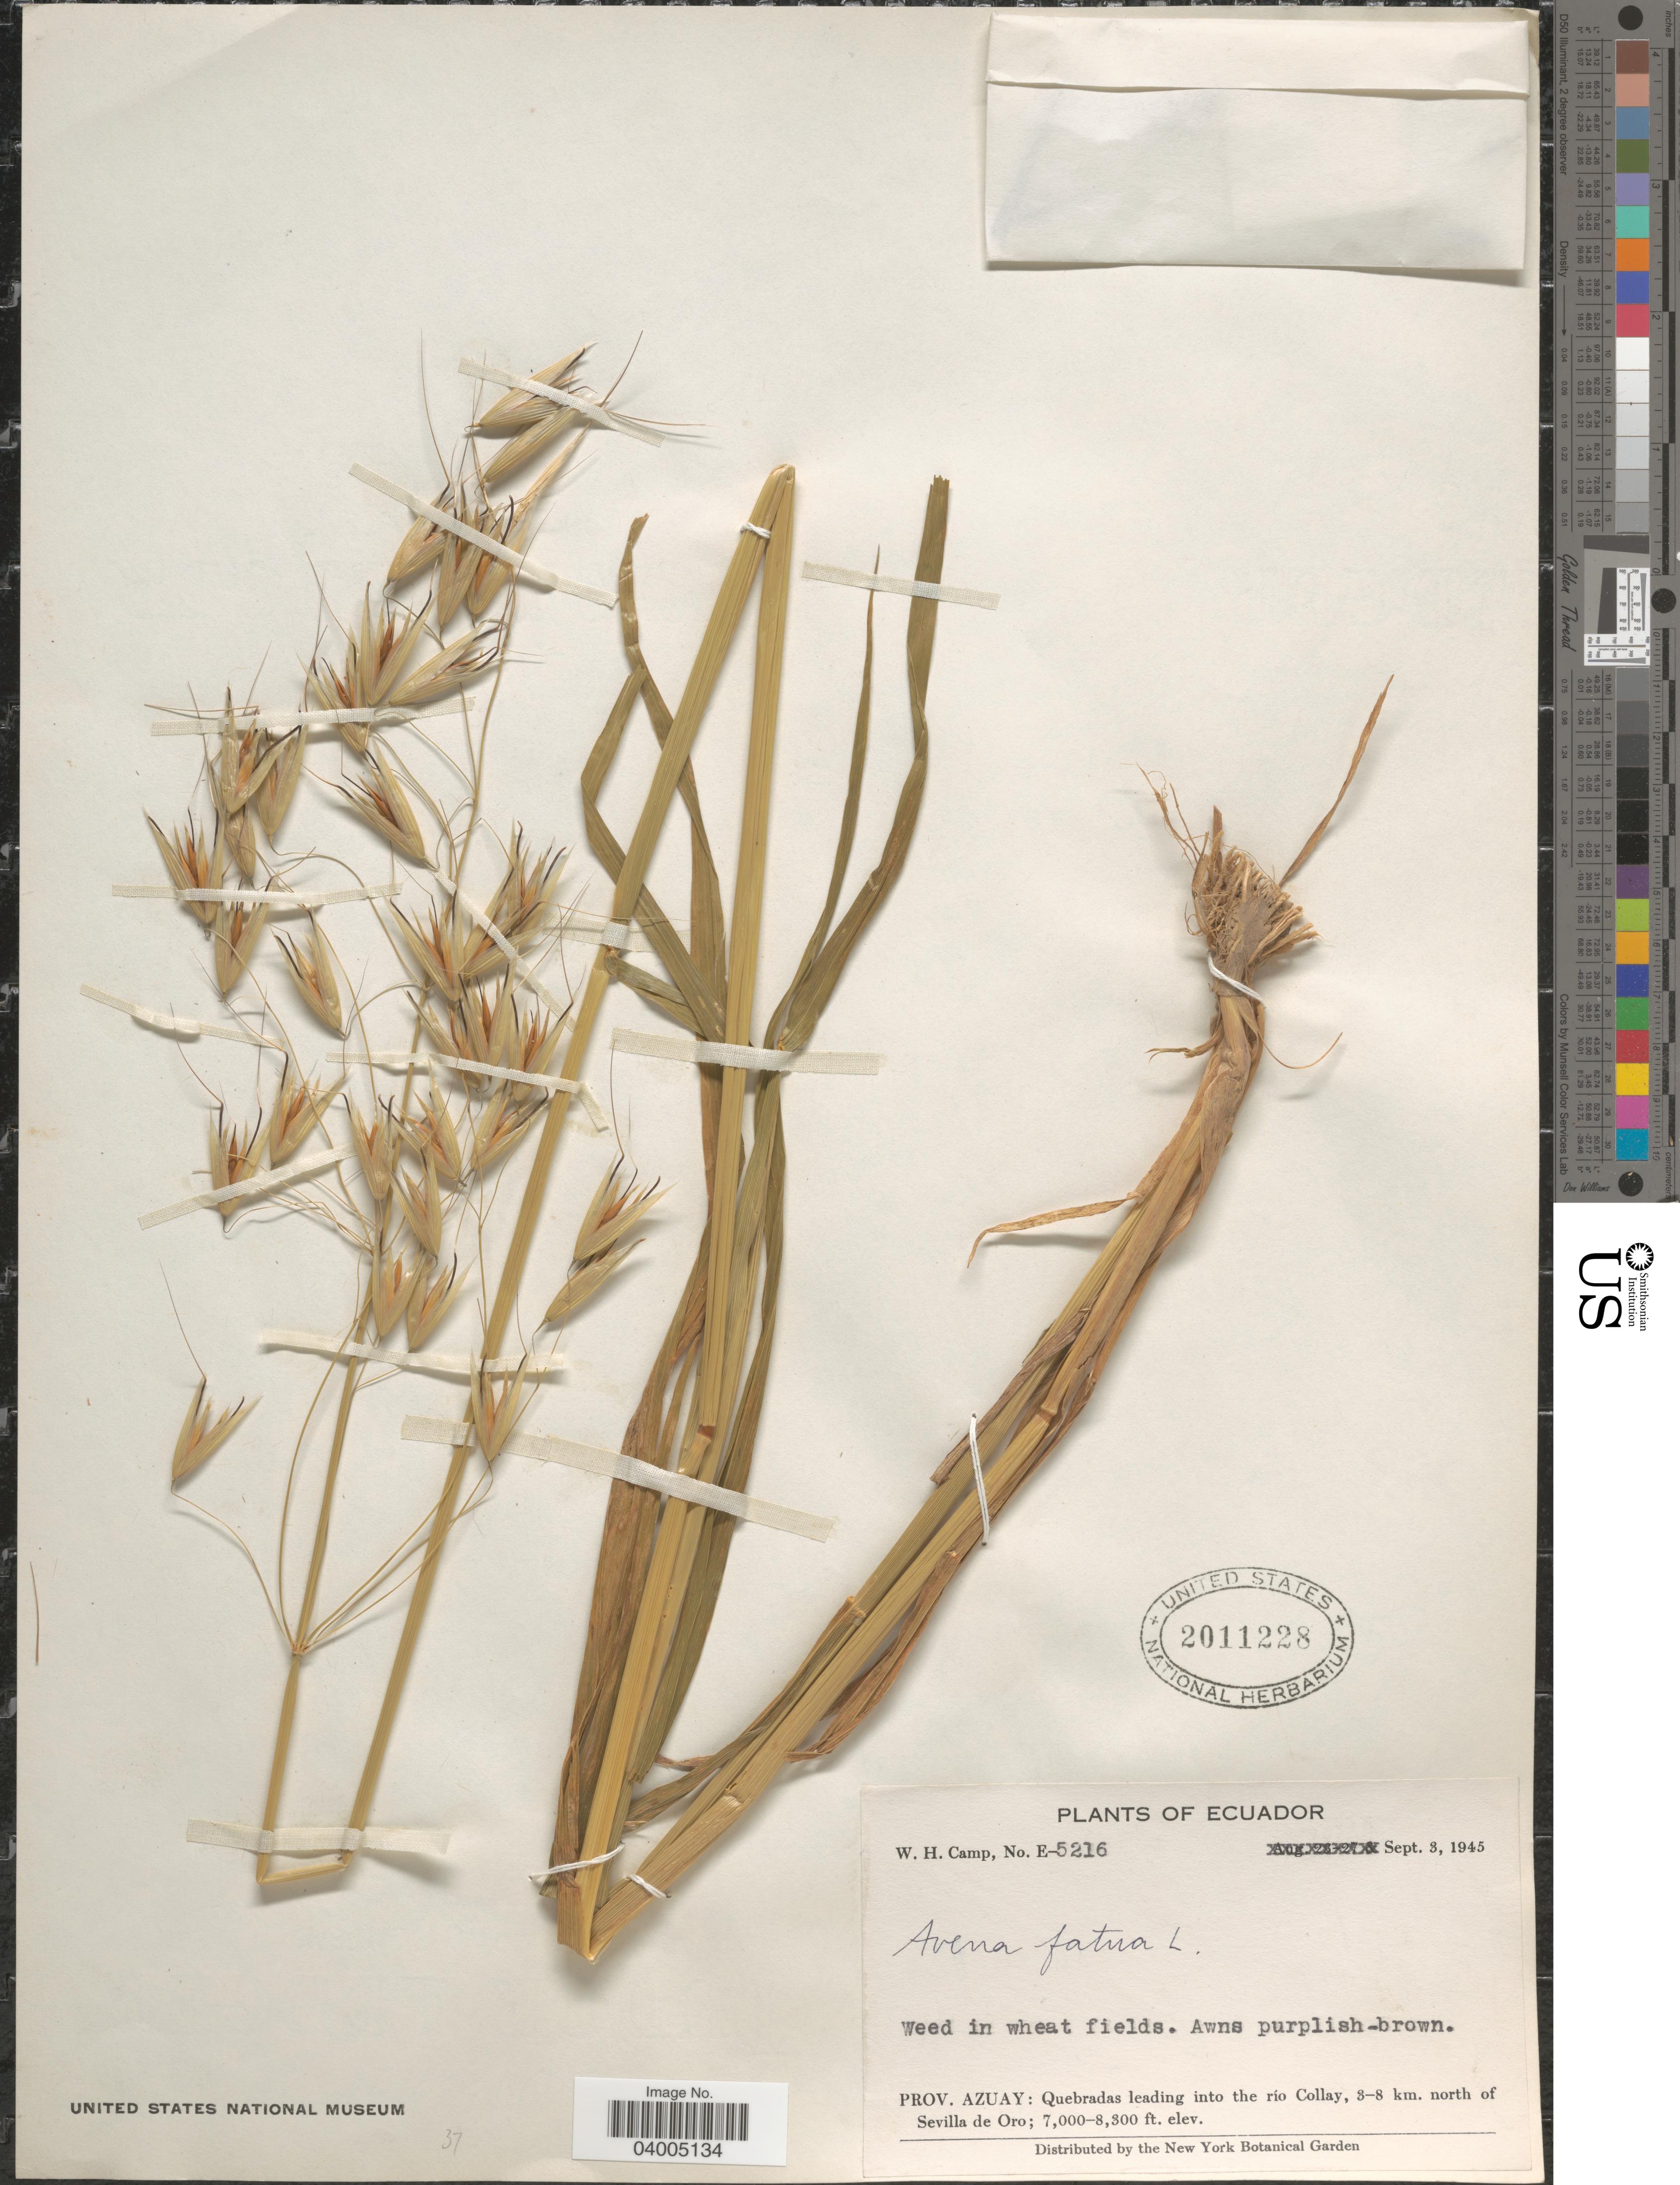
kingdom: Plantae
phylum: Tracheophyta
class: Liliopsida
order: Poales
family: Poaceae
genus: Avena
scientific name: Avena fatua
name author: L.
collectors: W. H. Camp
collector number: E-5216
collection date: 1945-09-03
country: Ecuador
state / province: Azuay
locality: Quebradas leading into the río Collay, 3-8 km. north of Sevilla de Oro.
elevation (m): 2134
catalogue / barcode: US 2011228